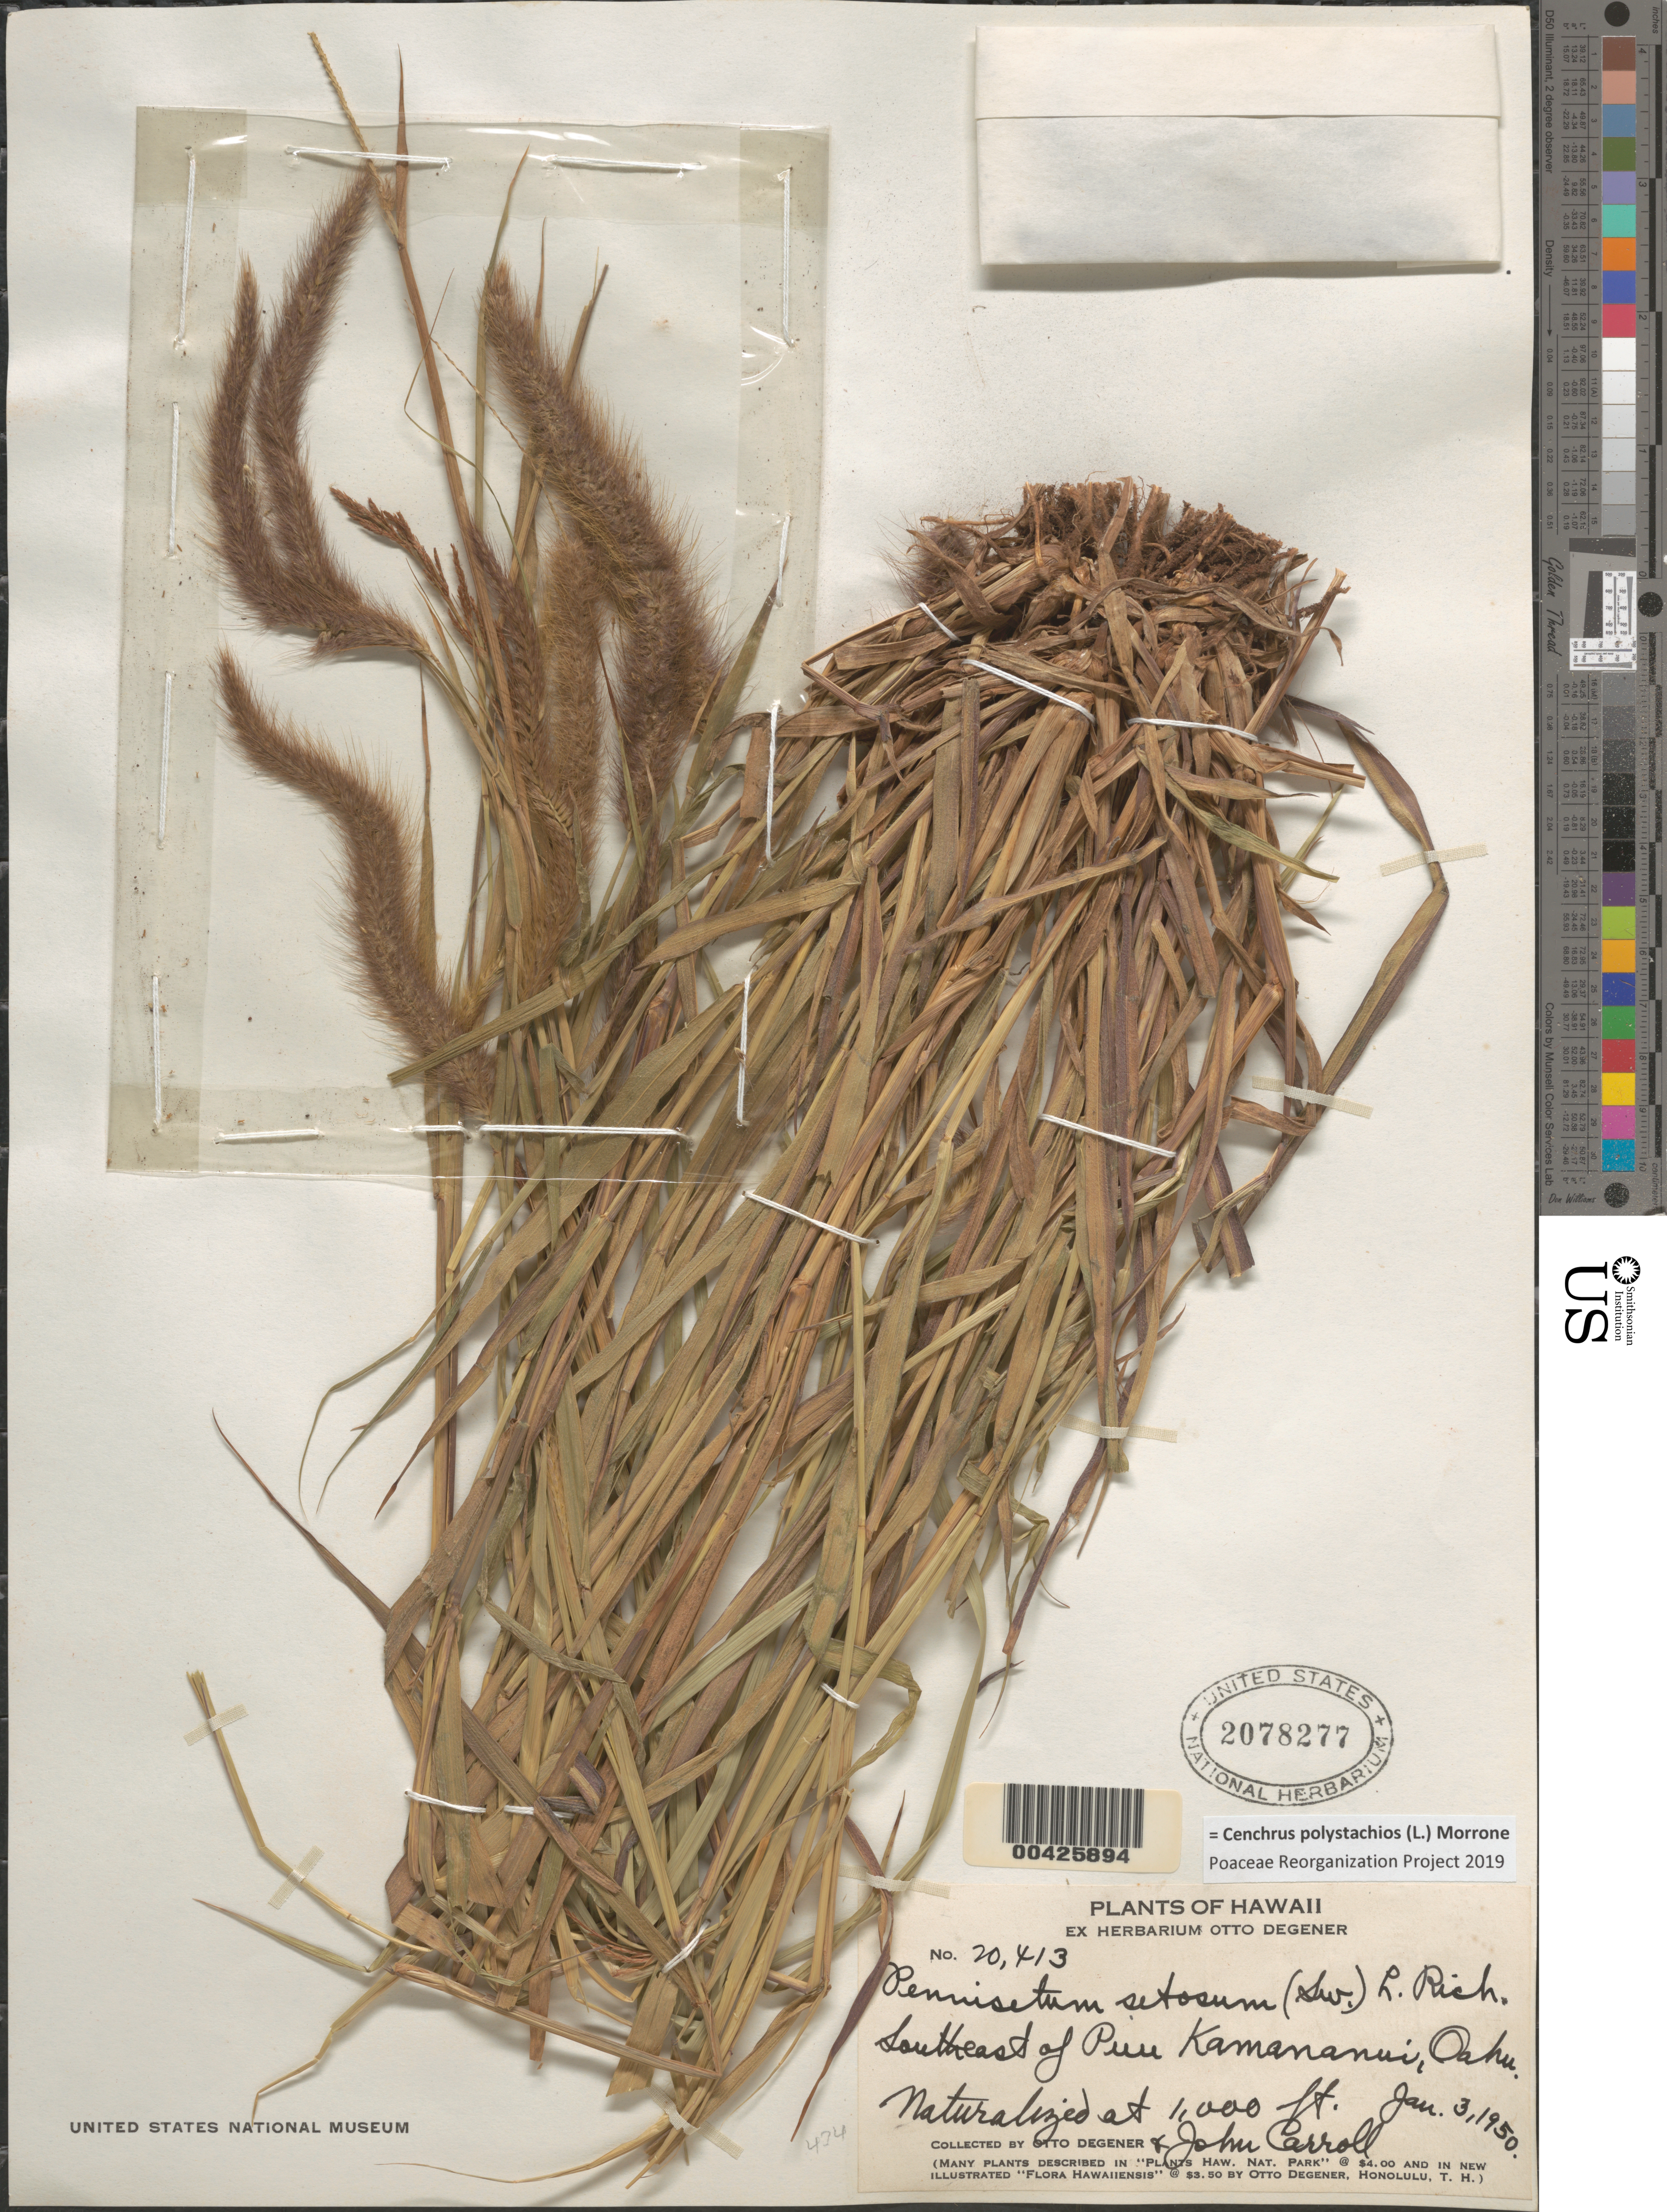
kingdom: Plantae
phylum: Tracheophyta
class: Liliopsida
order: Poales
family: Poaceae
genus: Cenchrus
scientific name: Cenchrus polystachios subsp. setosus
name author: (Sw.) P.M. Peterson & Y. Herrera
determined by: Wagner, W. L., (BOT), Smithsonian Institution - National Museum of Natural History (UNITED STATES)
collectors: O. Degener & J. Carroll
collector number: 20413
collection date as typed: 3 Jan 1950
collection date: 1950-01-03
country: United States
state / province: Hawaii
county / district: Honolulu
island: Oahu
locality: SE of Puu Kamananui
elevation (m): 305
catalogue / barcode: US 2078277